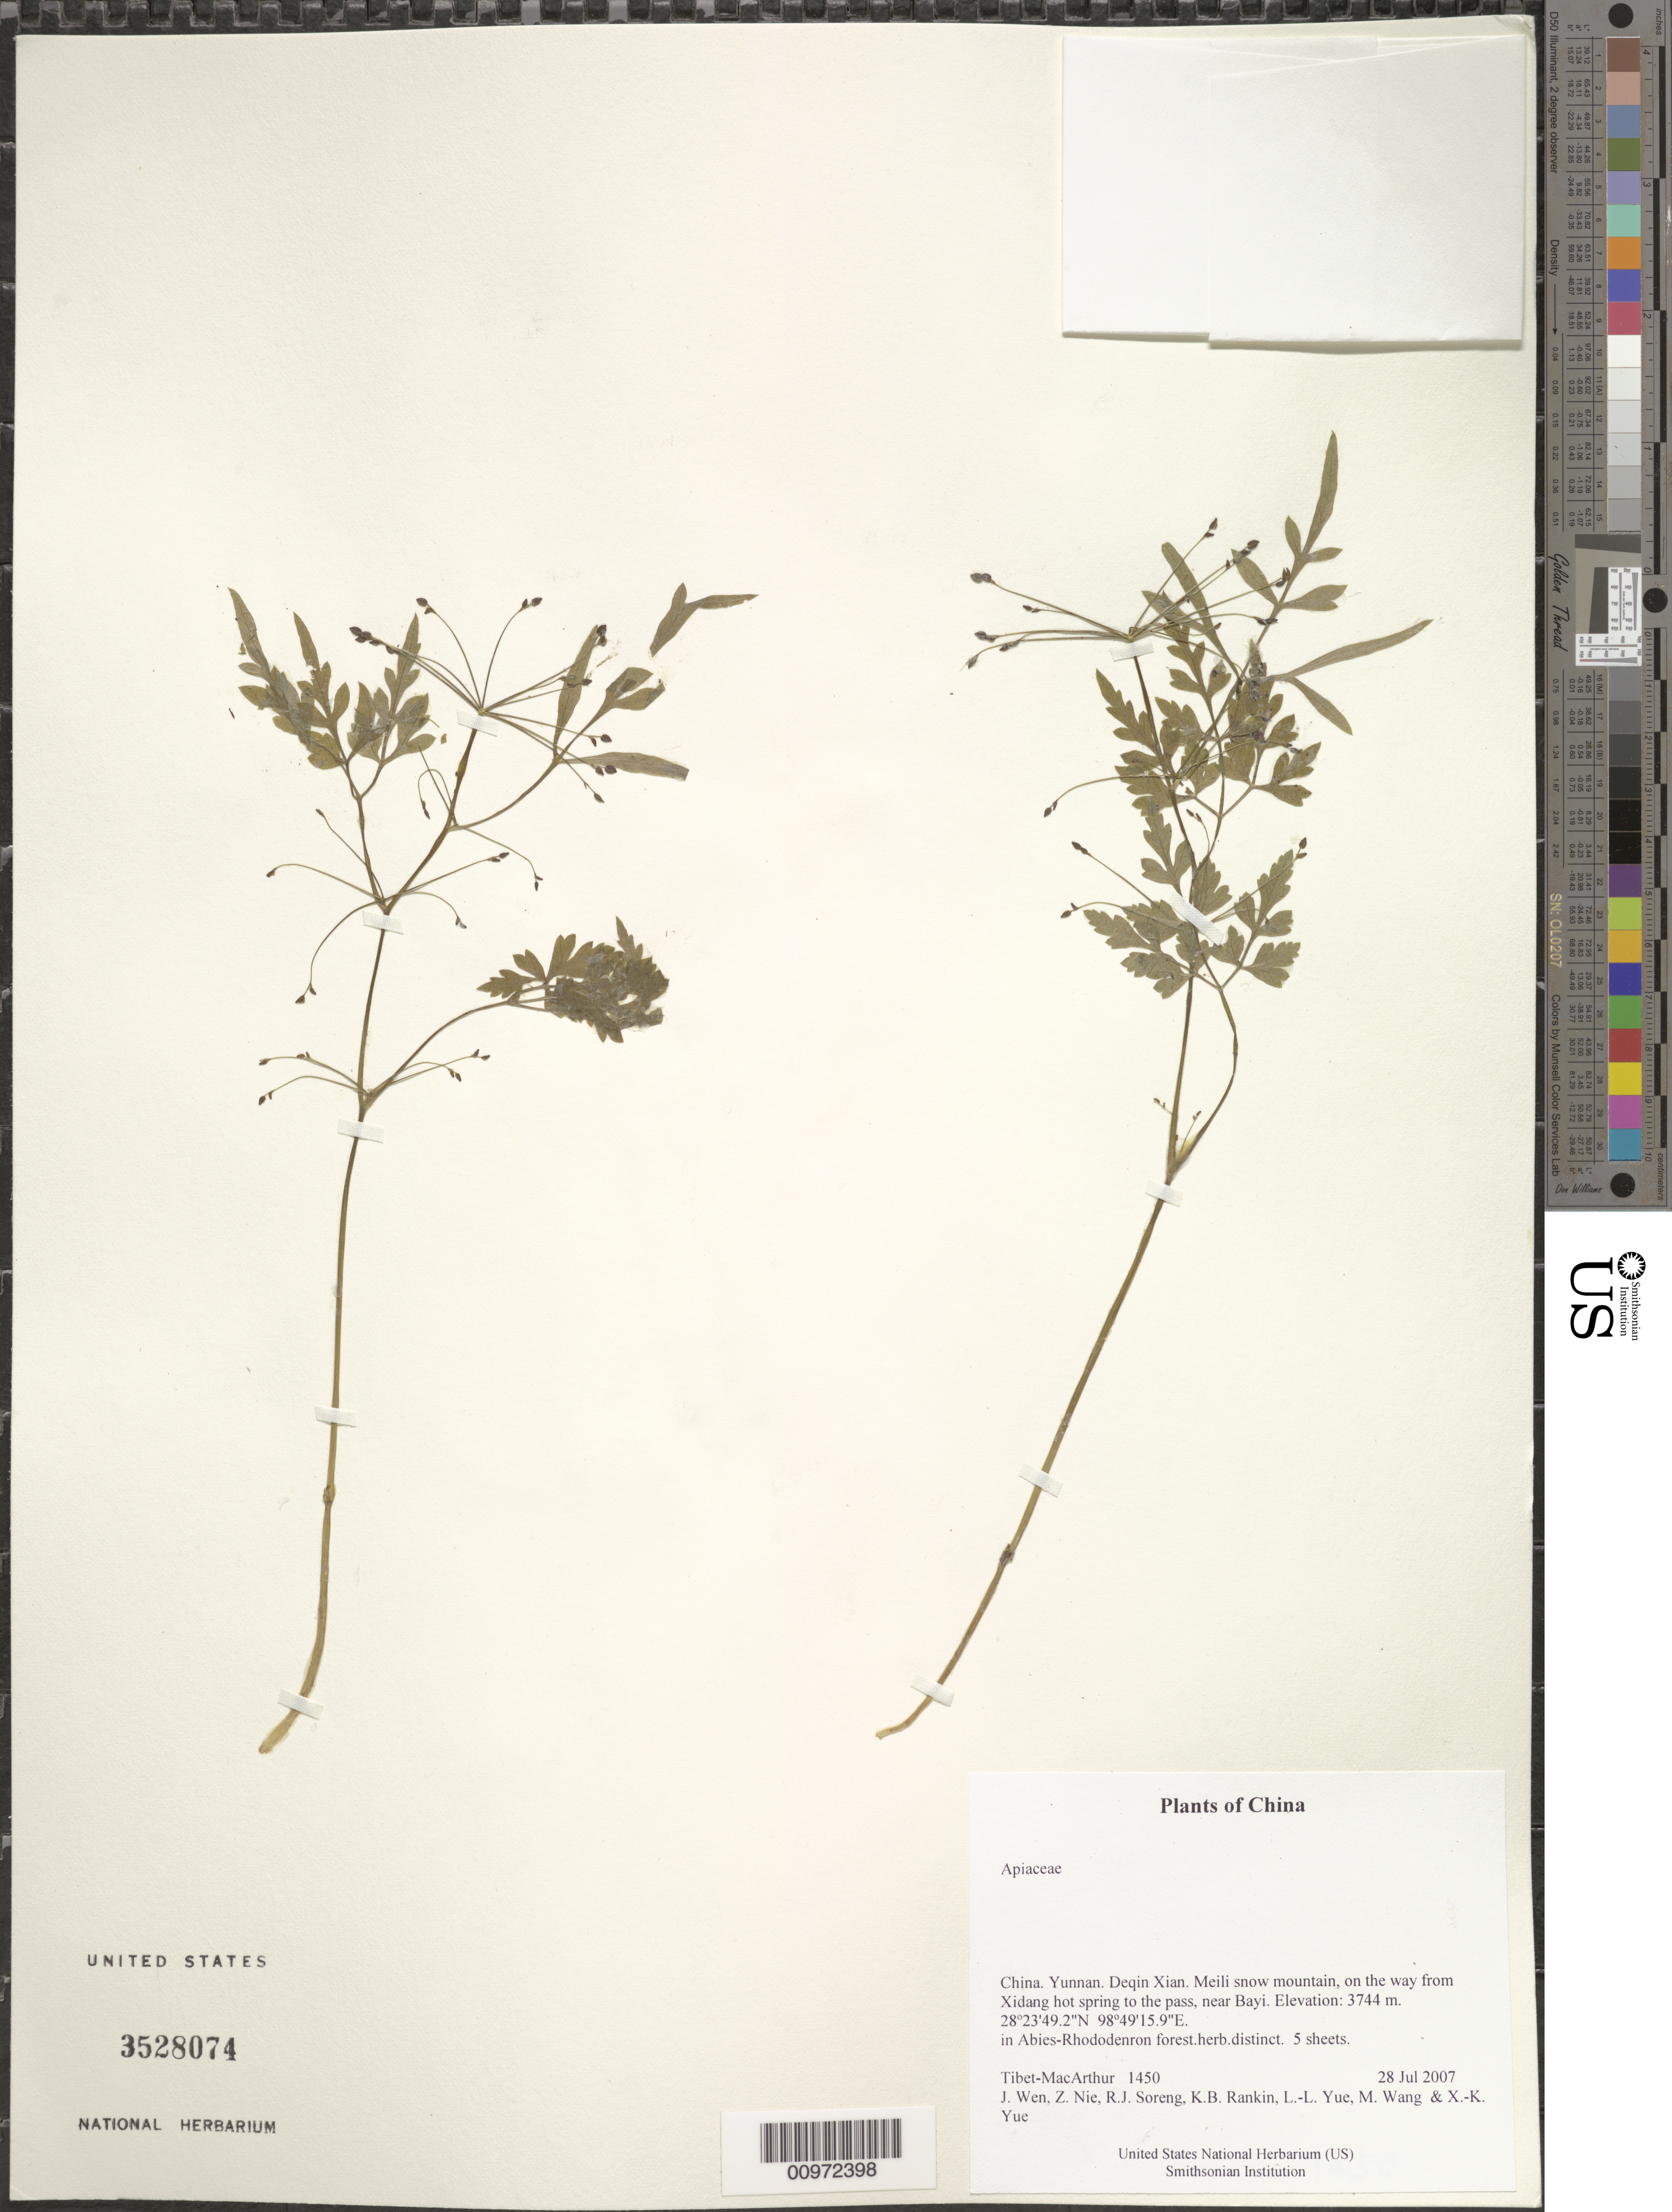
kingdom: Plantae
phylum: Tracheophyta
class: Magnoliopsida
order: Apiales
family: Apiaceae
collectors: Tibet-MacArthur, J. Wen, Z. Nie, R. J. Soreng, K. Rankin, L. Yue, M. Wang & X. Yue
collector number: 1450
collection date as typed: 28 Jul 2007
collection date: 2007-07-28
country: China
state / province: Yunnan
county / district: Deqin Xian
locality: Meili snow mountain, on the way from Xidang hot spring to the pass, near Bayi.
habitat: In Abies-Rhododenron forest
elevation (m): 3744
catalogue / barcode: US 3528074